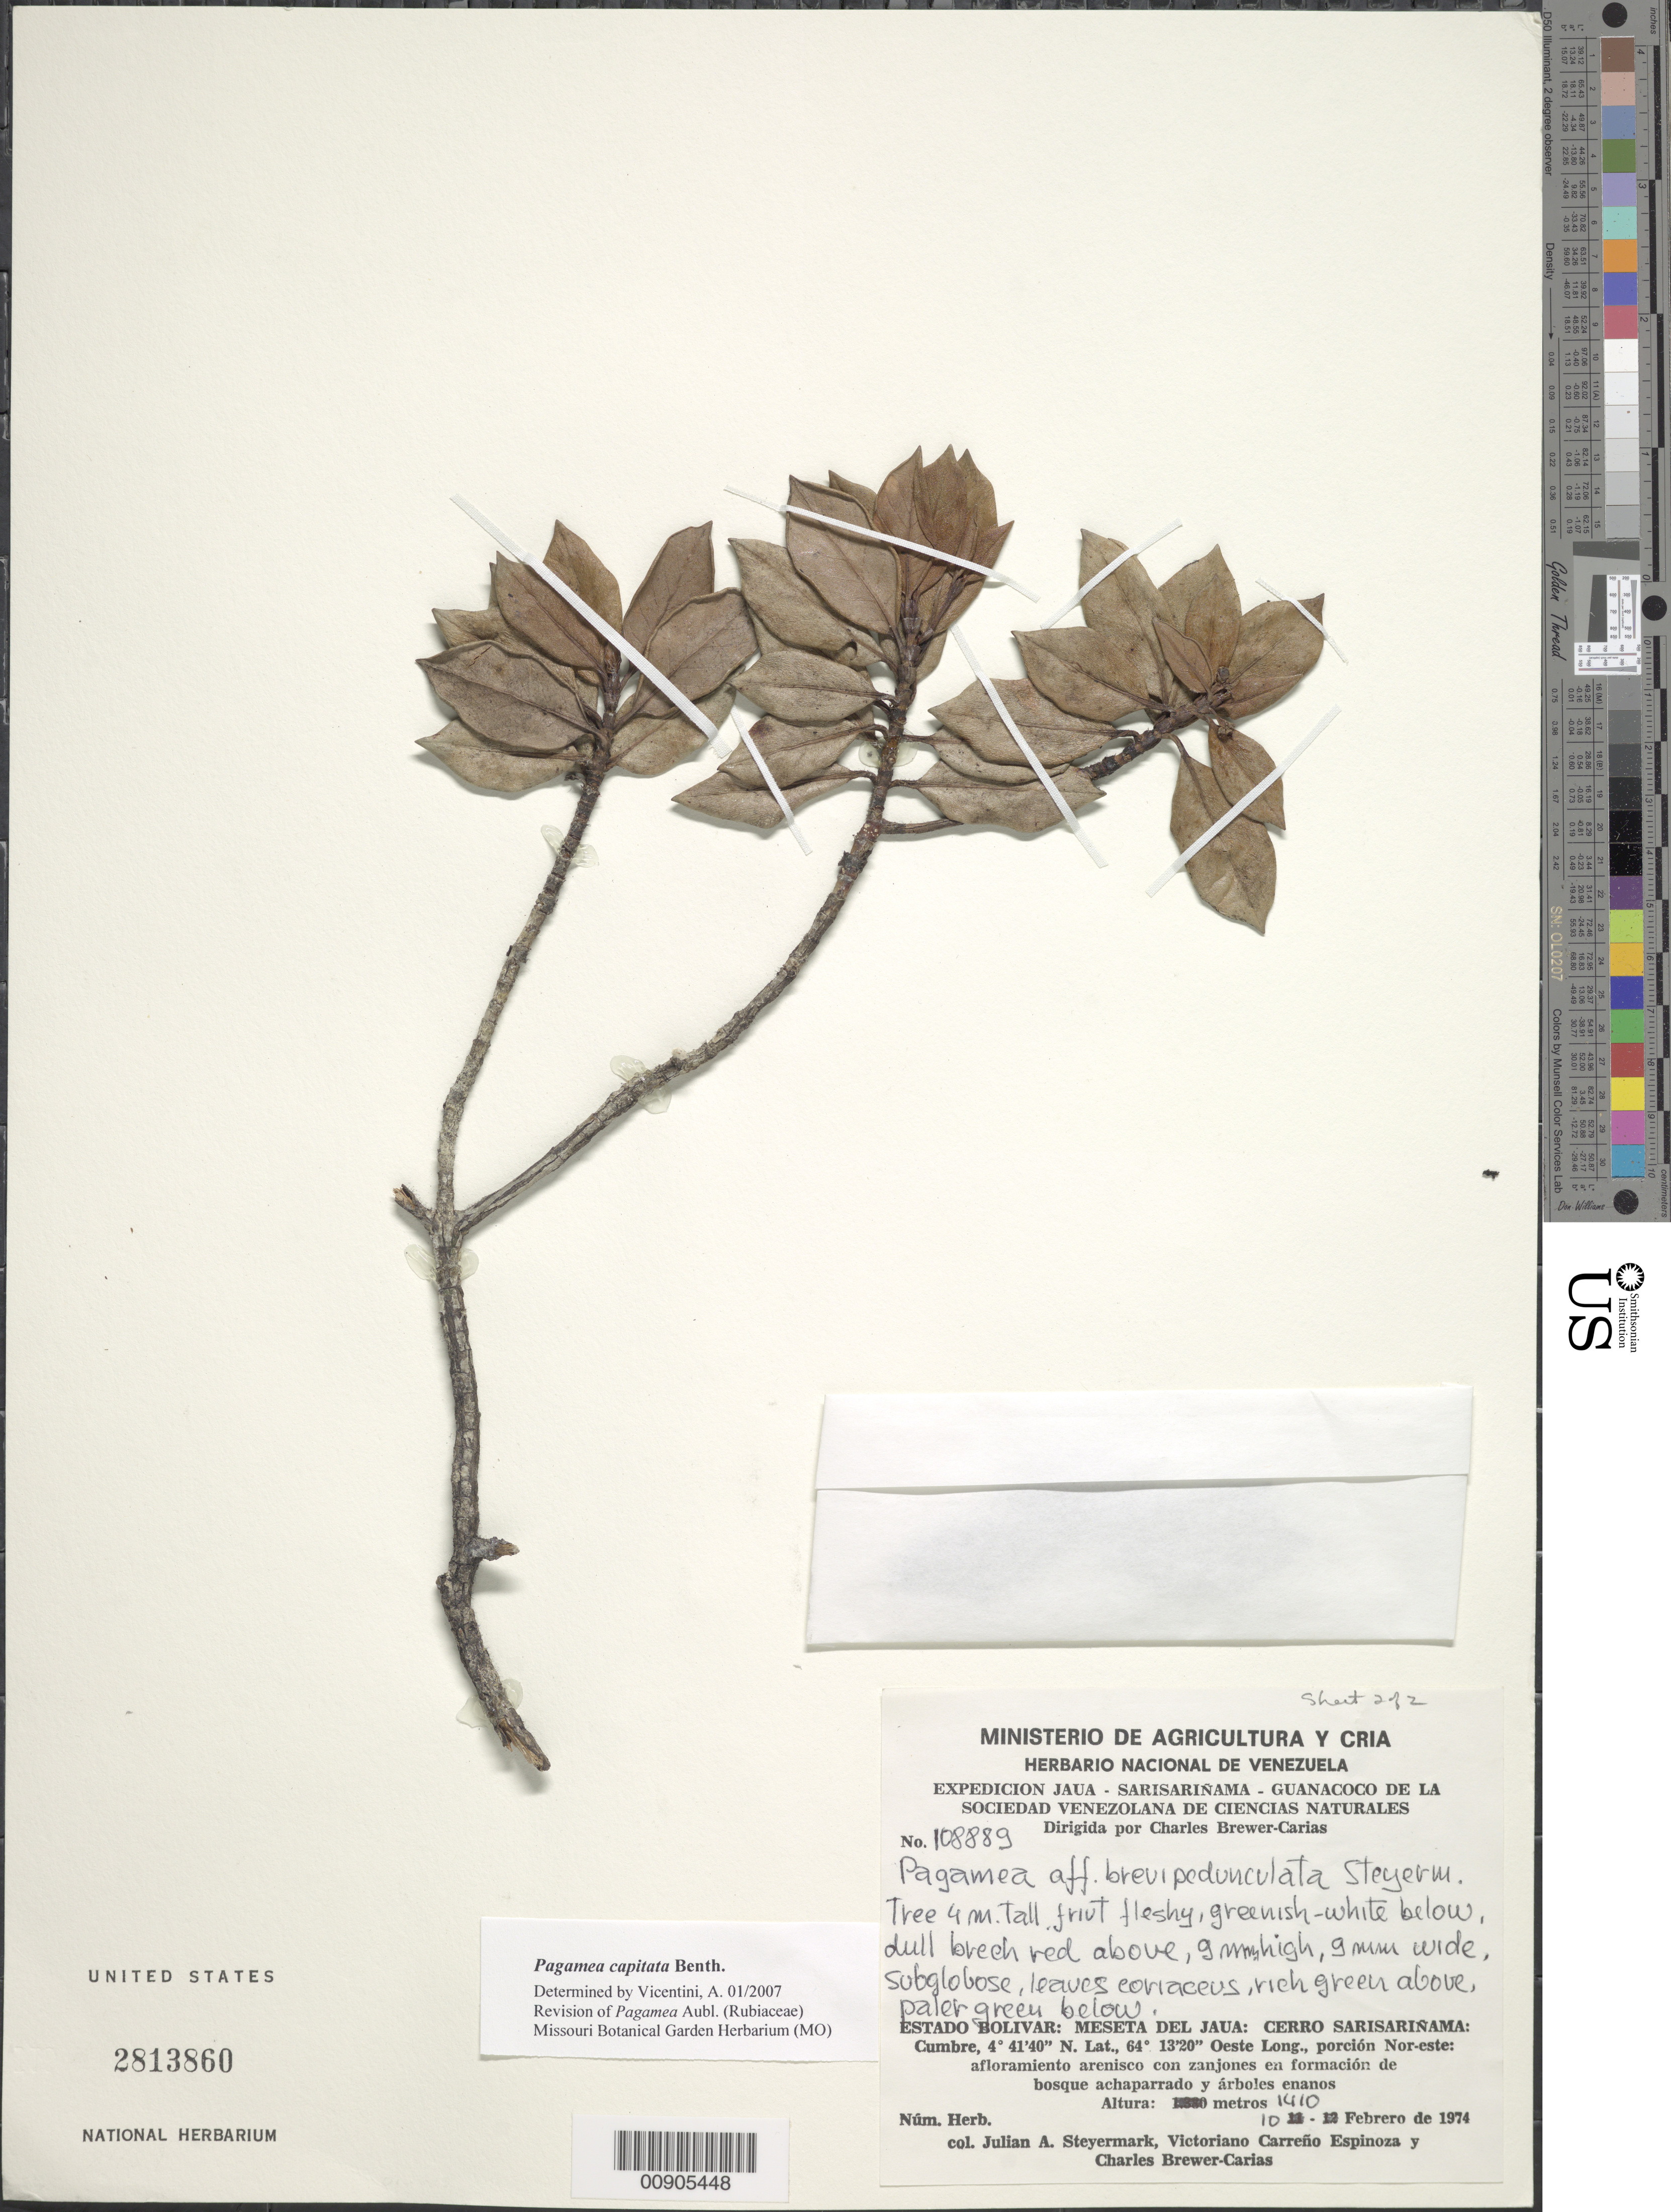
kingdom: Plantae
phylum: Tracheophyta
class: Magnoliopsida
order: Gentianales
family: Rubiaceae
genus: Pagamea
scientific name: Pagamea capitata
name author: Benth.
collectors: J. Steyermark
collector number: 108889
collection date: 1974-02-10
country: Colombia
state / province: Bolívar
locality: Estado Bolivar: Meseta Del Jaua: Cerro Sarisarinama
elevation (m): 1410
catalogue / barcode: US 2813860